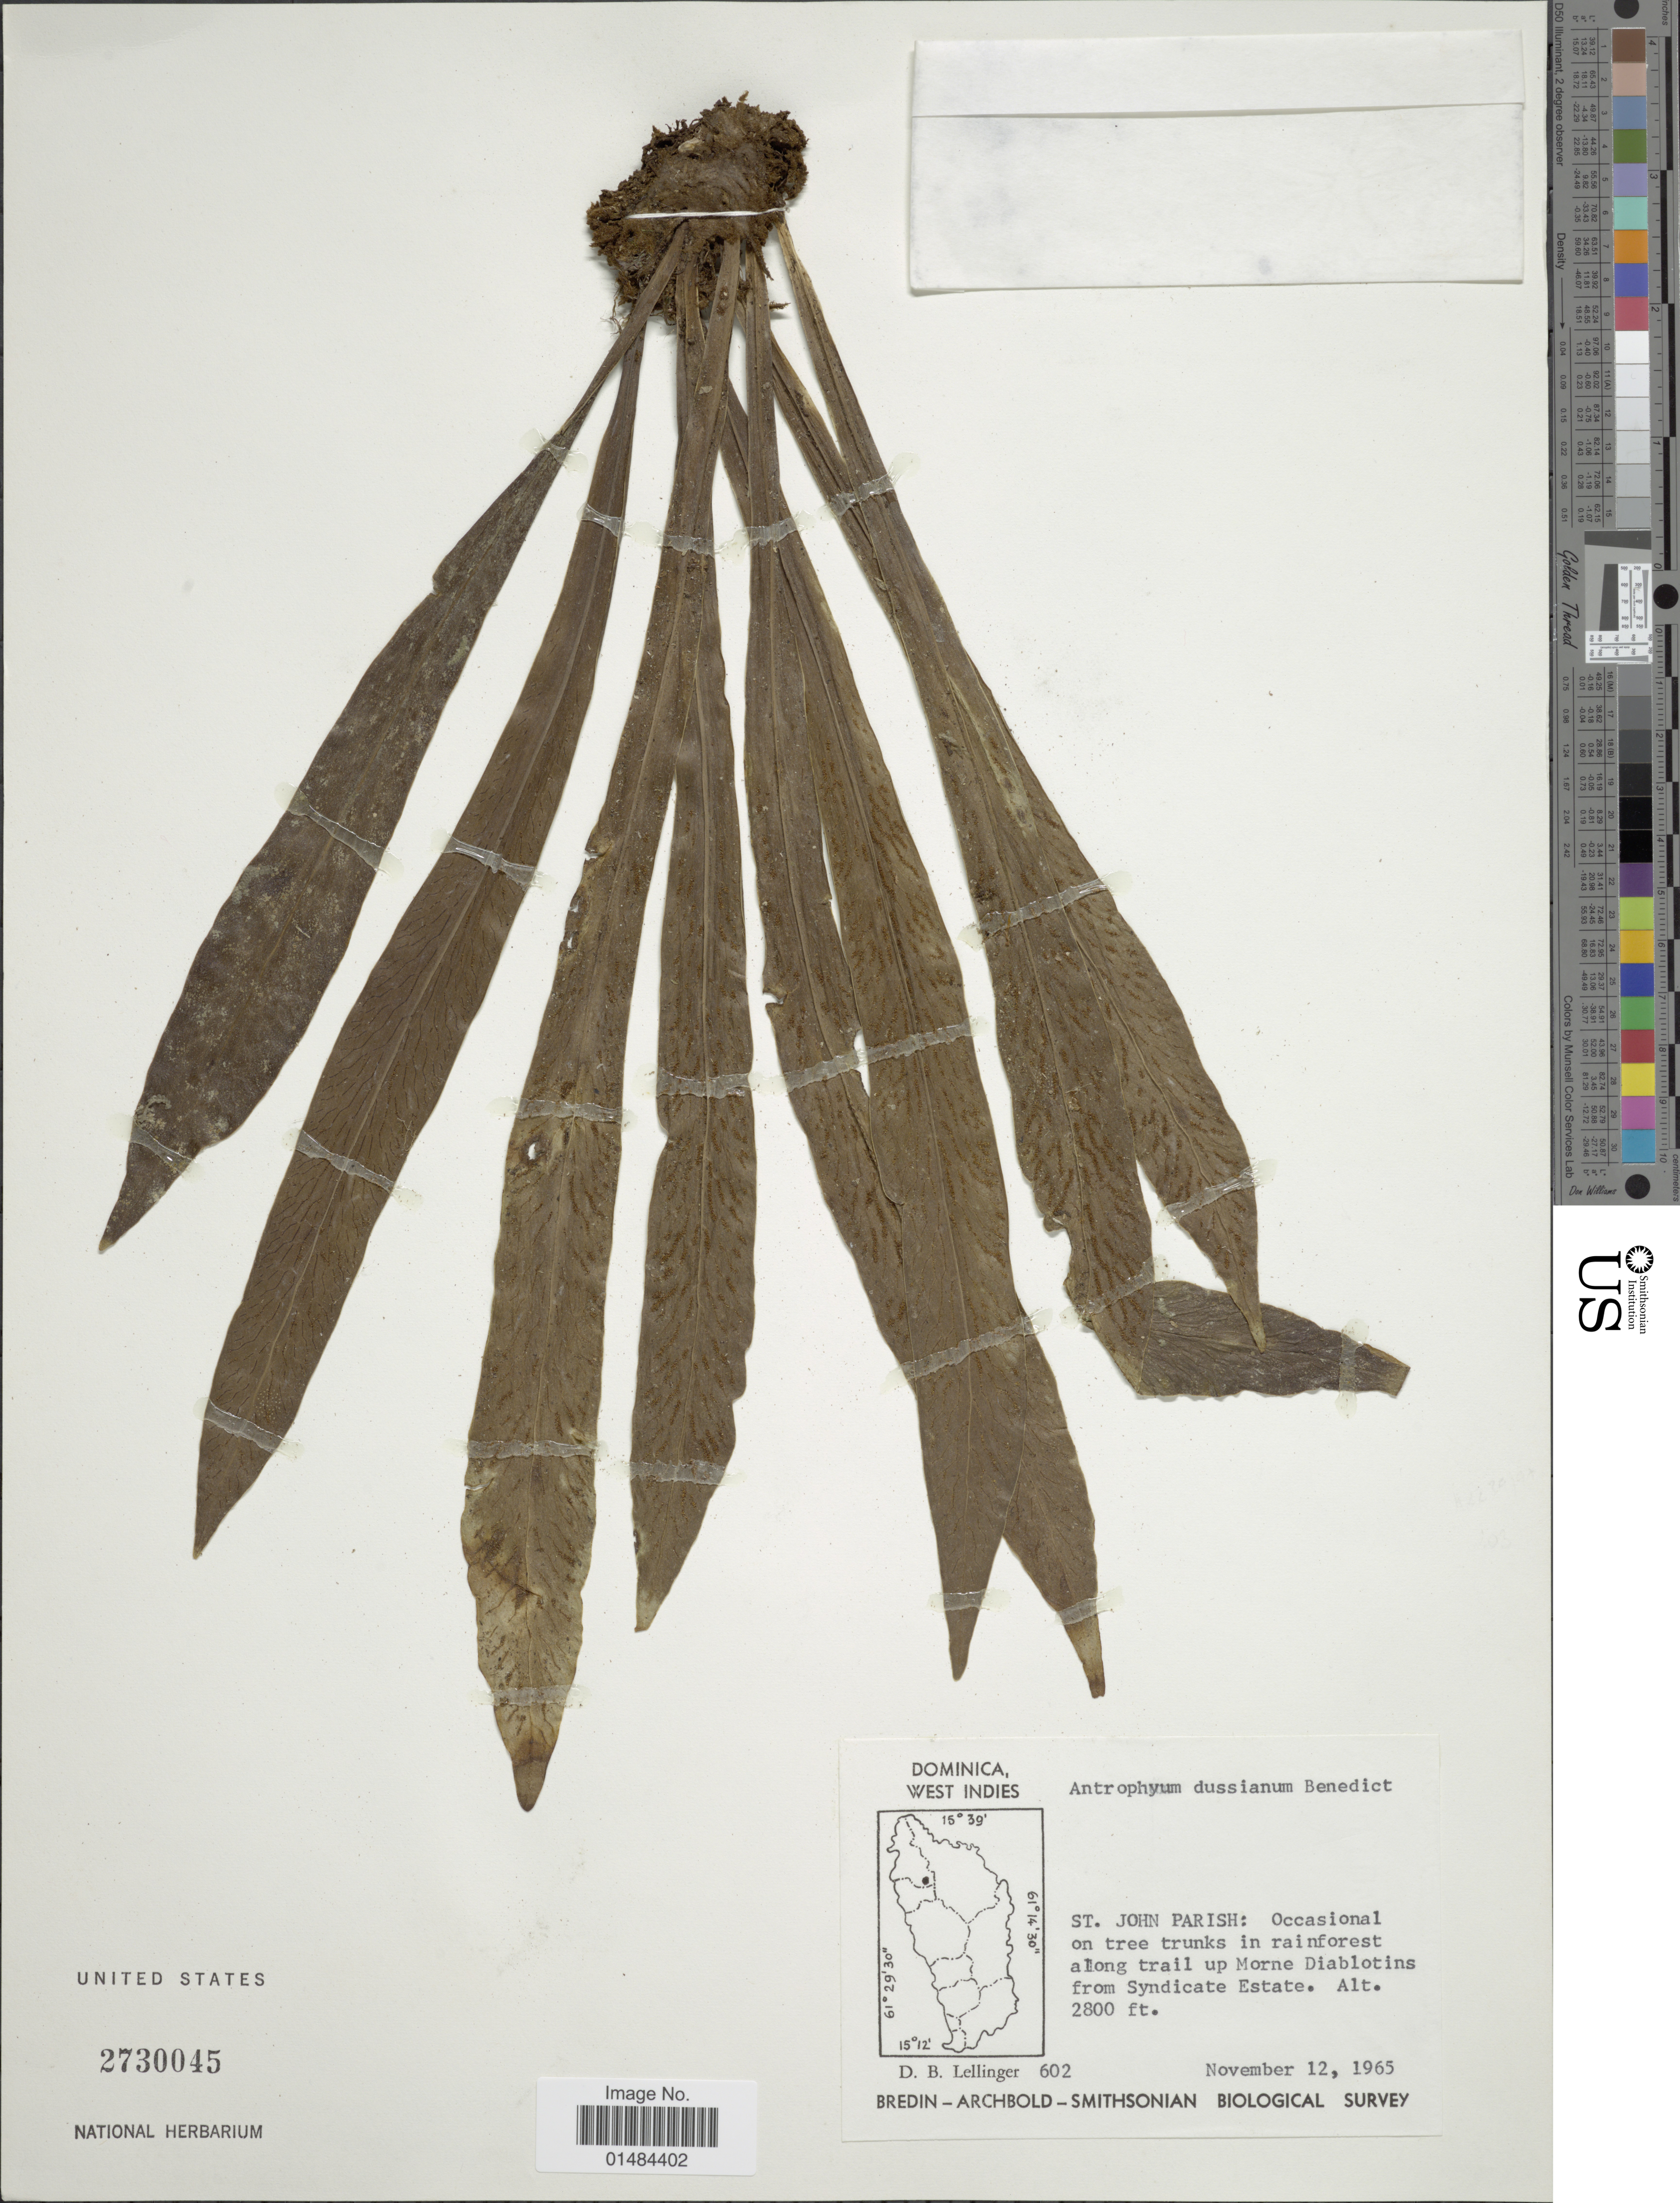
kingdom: Plantae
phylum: Tracheophyta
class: Polypodiopsida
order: Polypodiales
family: Pteridaceae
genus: Polytaenium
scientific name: Polytaenium dussianum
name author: (Benedict) Benedict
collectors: D. B. Lellinger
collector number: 602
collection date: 1965-11-12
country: Dominica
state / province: St. John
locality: Dominica, West Indies, St. John Parish: along trail up Morne Diablotins from Syndicate Estate.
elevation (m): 853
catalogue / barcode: US 2730045